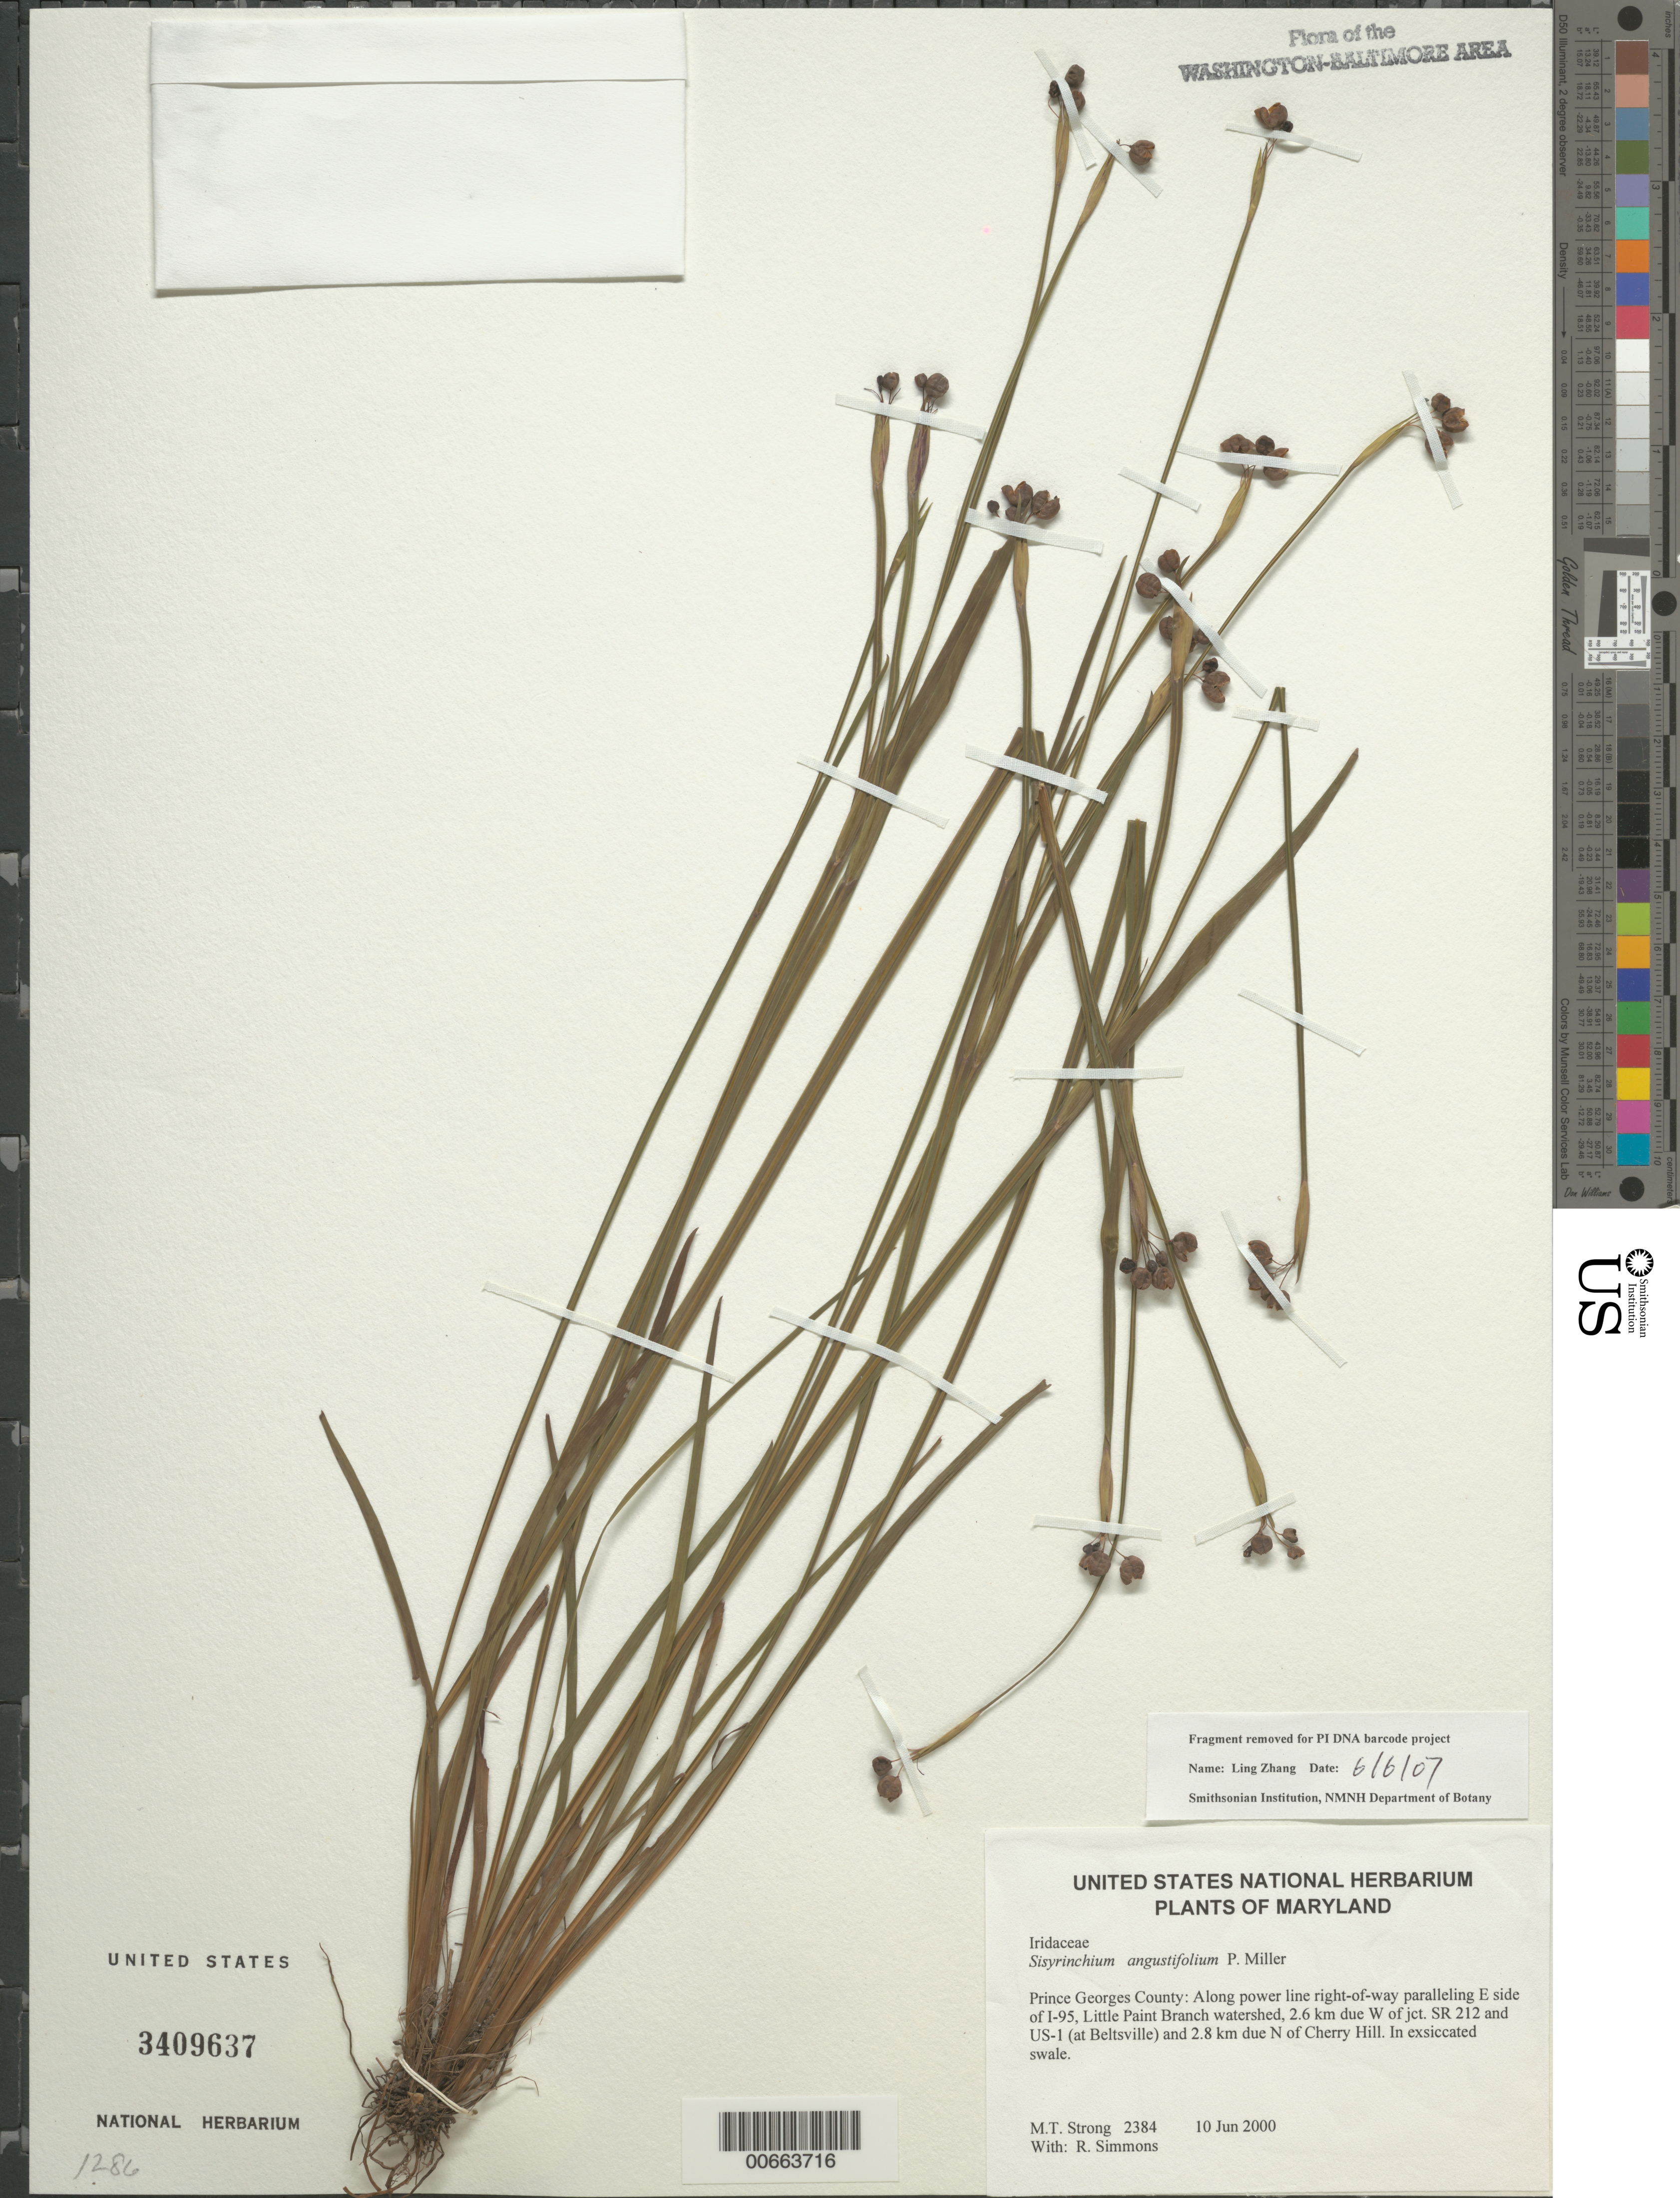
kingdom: Plantae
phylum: Tracheophyta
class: Liliopsida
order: Asparagales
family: Iridaceae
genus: Sisyrinchium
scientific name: Sisyrinchium angustifolium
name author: Mill.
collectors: M. T. Strong & R. Simmons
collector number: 2384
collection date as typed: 10 Jun 2000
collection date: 2000-06-10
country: United States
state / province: Maryland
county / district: Prince George's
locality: Along power line right-of-way paralleling E side of I-95, Little Paint Branch watershed, 2.6 km due W of jct. SR 212 and US-1 (at Beltsville) and 2.8 km due N of Cherry Hill.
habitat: In exsiccated swale.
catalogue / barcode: US 3409637